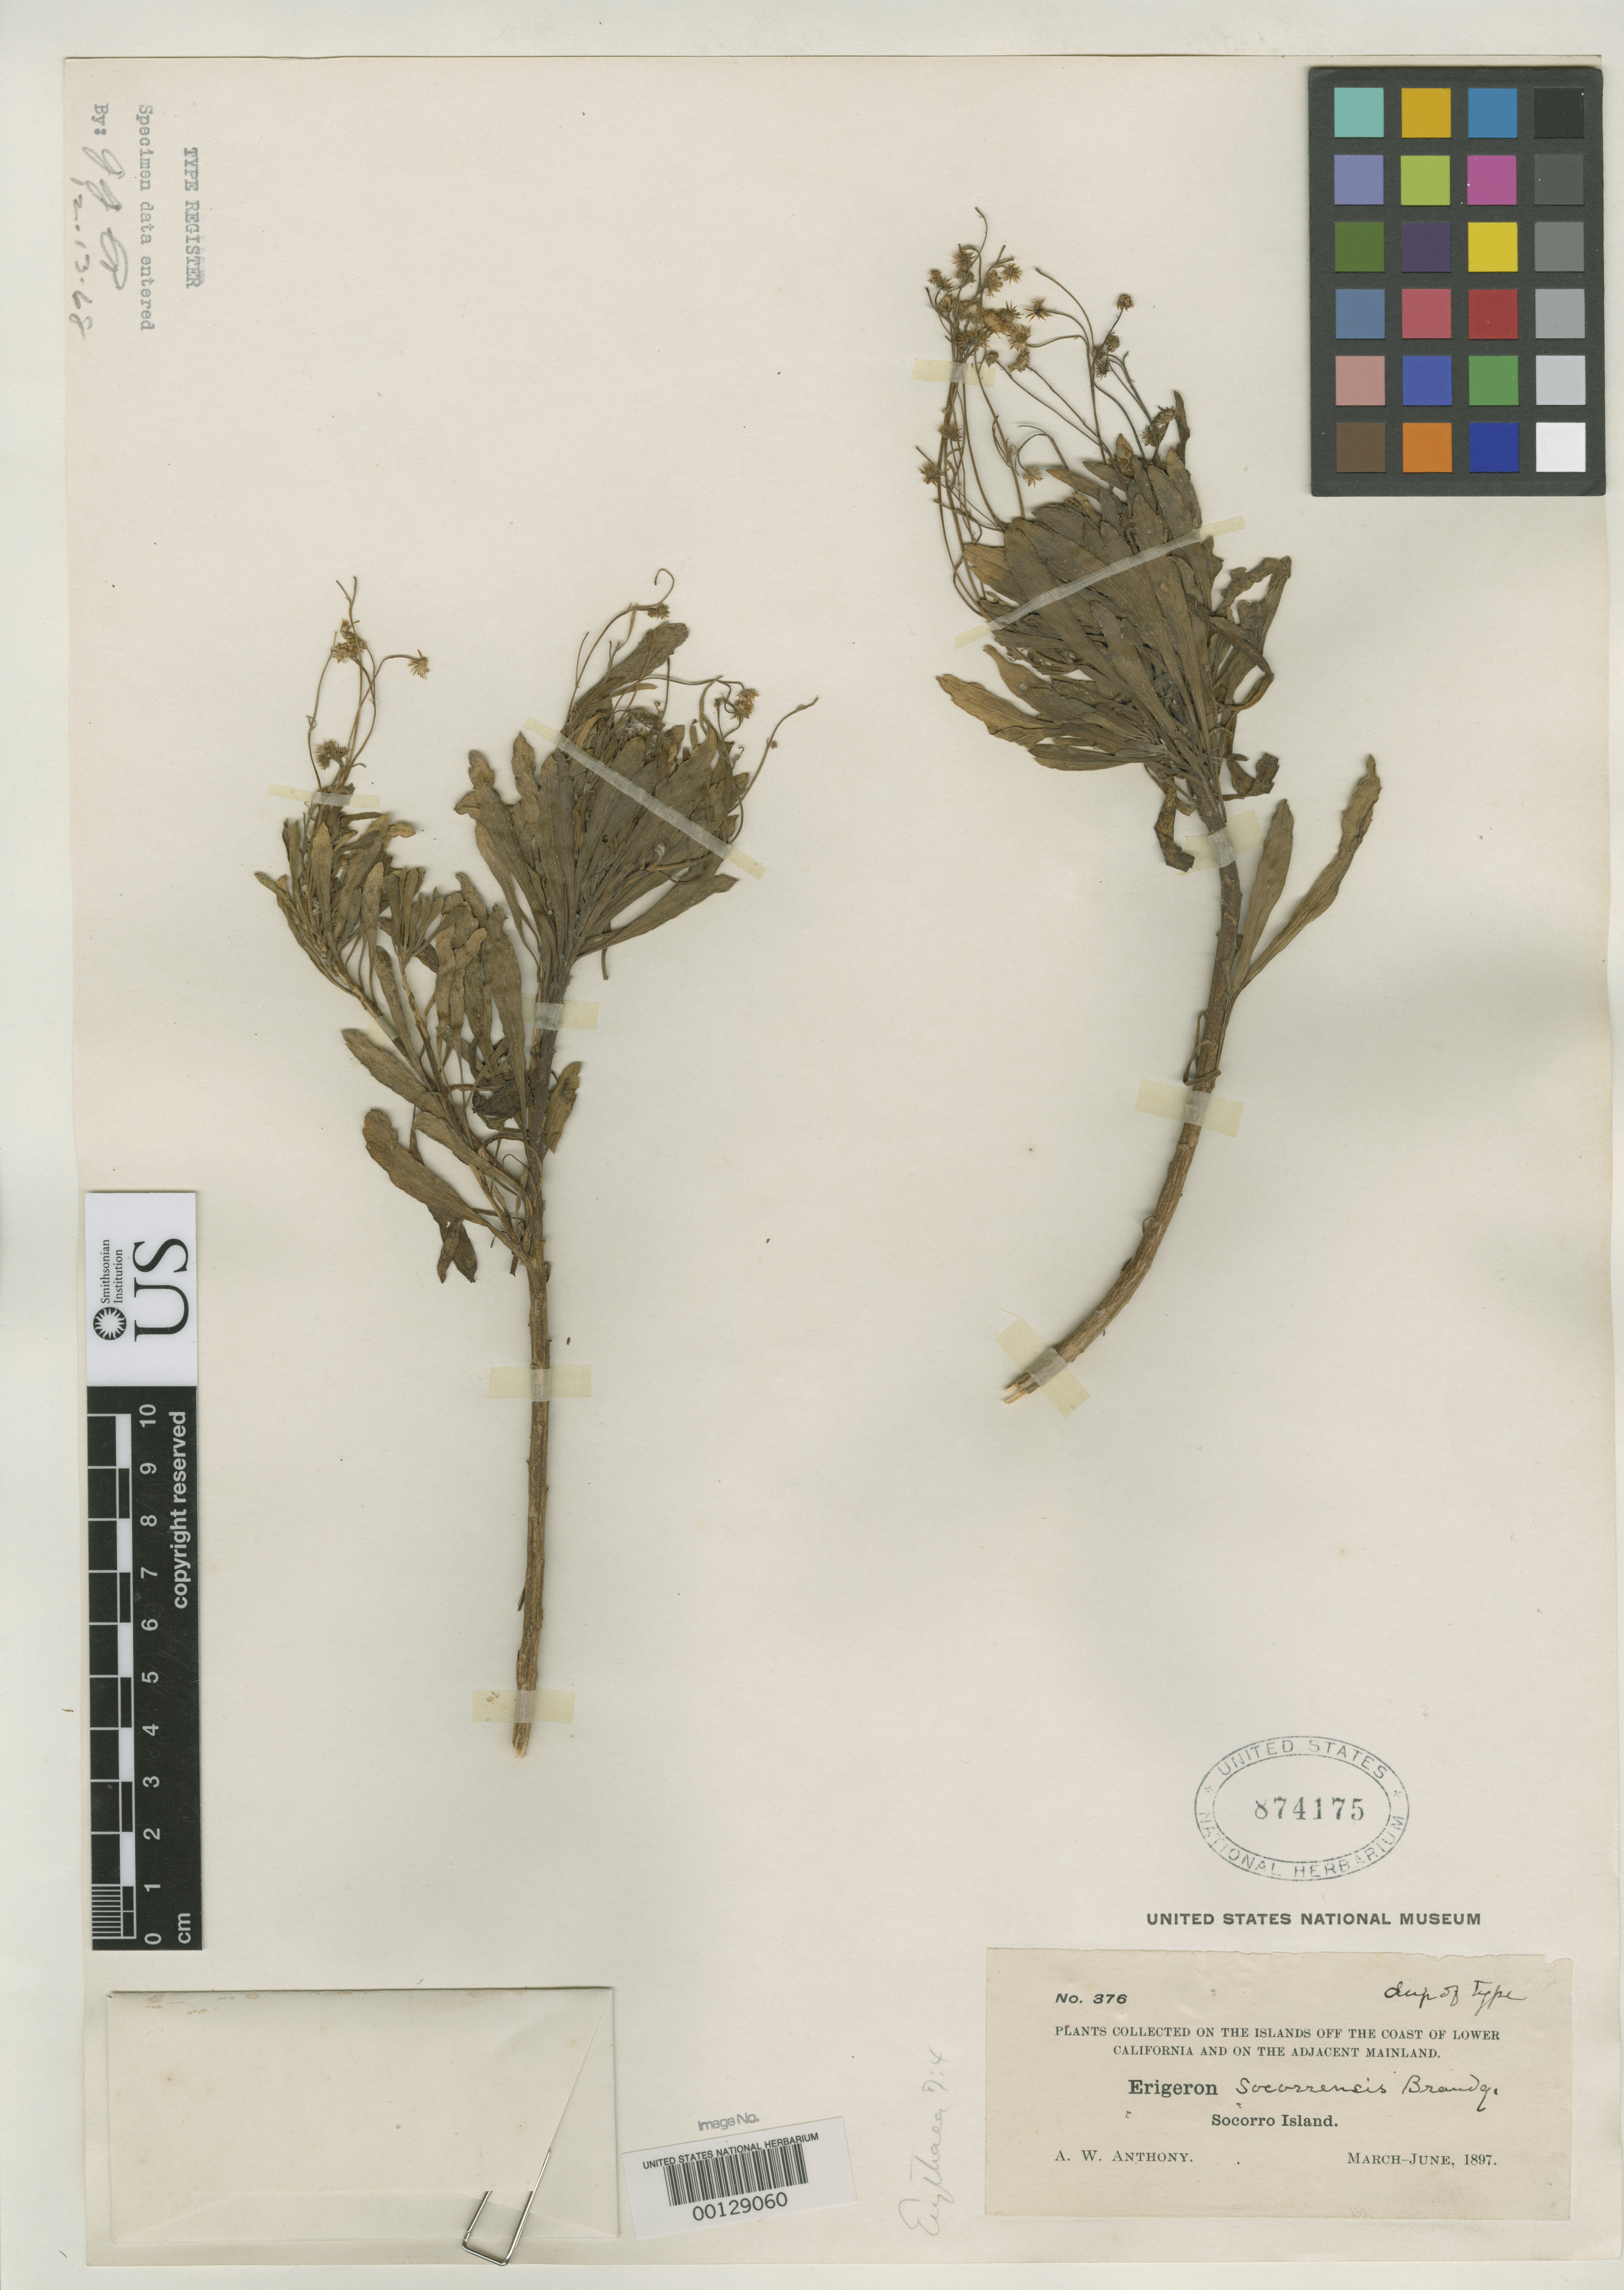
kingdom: Plantae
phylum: Tracheophyta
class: Magnoliopsida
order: Asterales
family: Asteraceae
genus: Erigeron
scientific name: Erigeron socorrensis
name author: Brandegee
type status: Isotype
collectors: A. W. Anthony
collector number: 376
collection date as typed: Mar 1897 to -- Jun 1897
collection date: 1897-03/1897-06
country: Mexico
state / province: Colima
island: Socorro Island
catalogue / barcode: US 874175